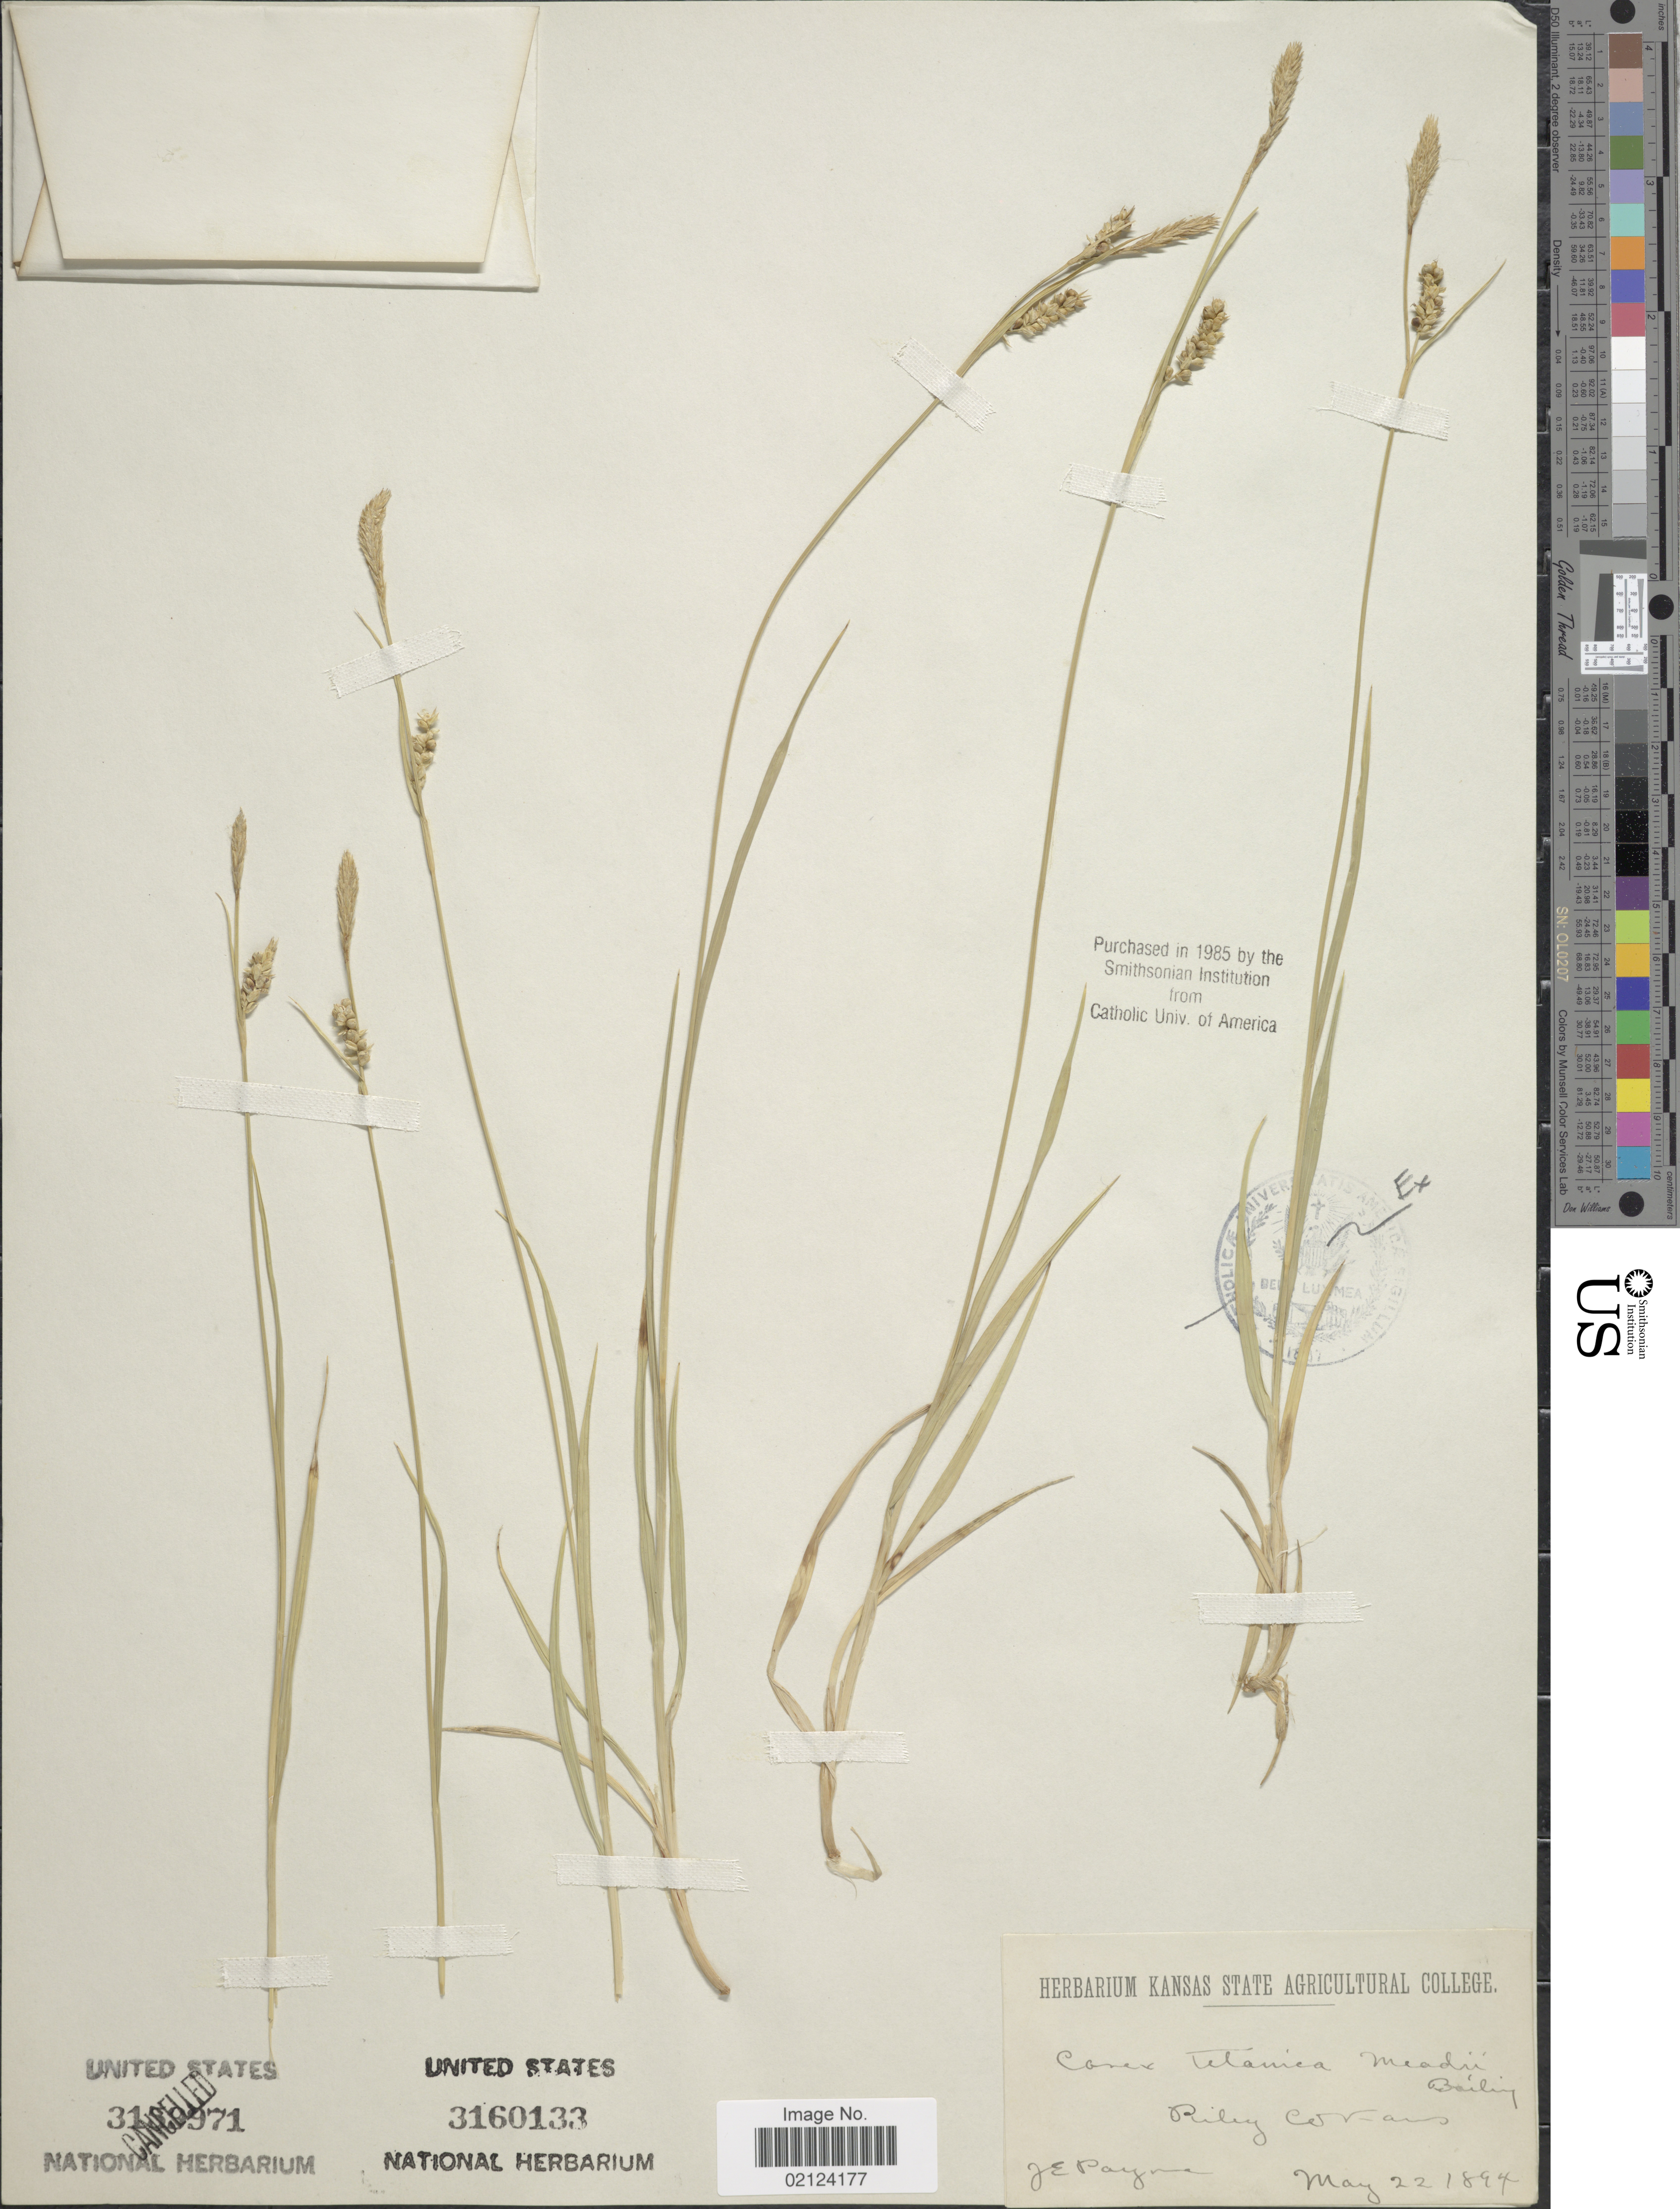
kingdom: Plantae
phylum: Tracheophyta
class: Liliopsida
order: Poales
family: Cyperaceae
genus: Carex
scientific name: Carex meadii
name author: Dewey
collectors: J. Payne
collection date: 1894-05-22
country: United States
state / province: Kansas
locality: Riley Co.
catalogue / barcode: US 3160133